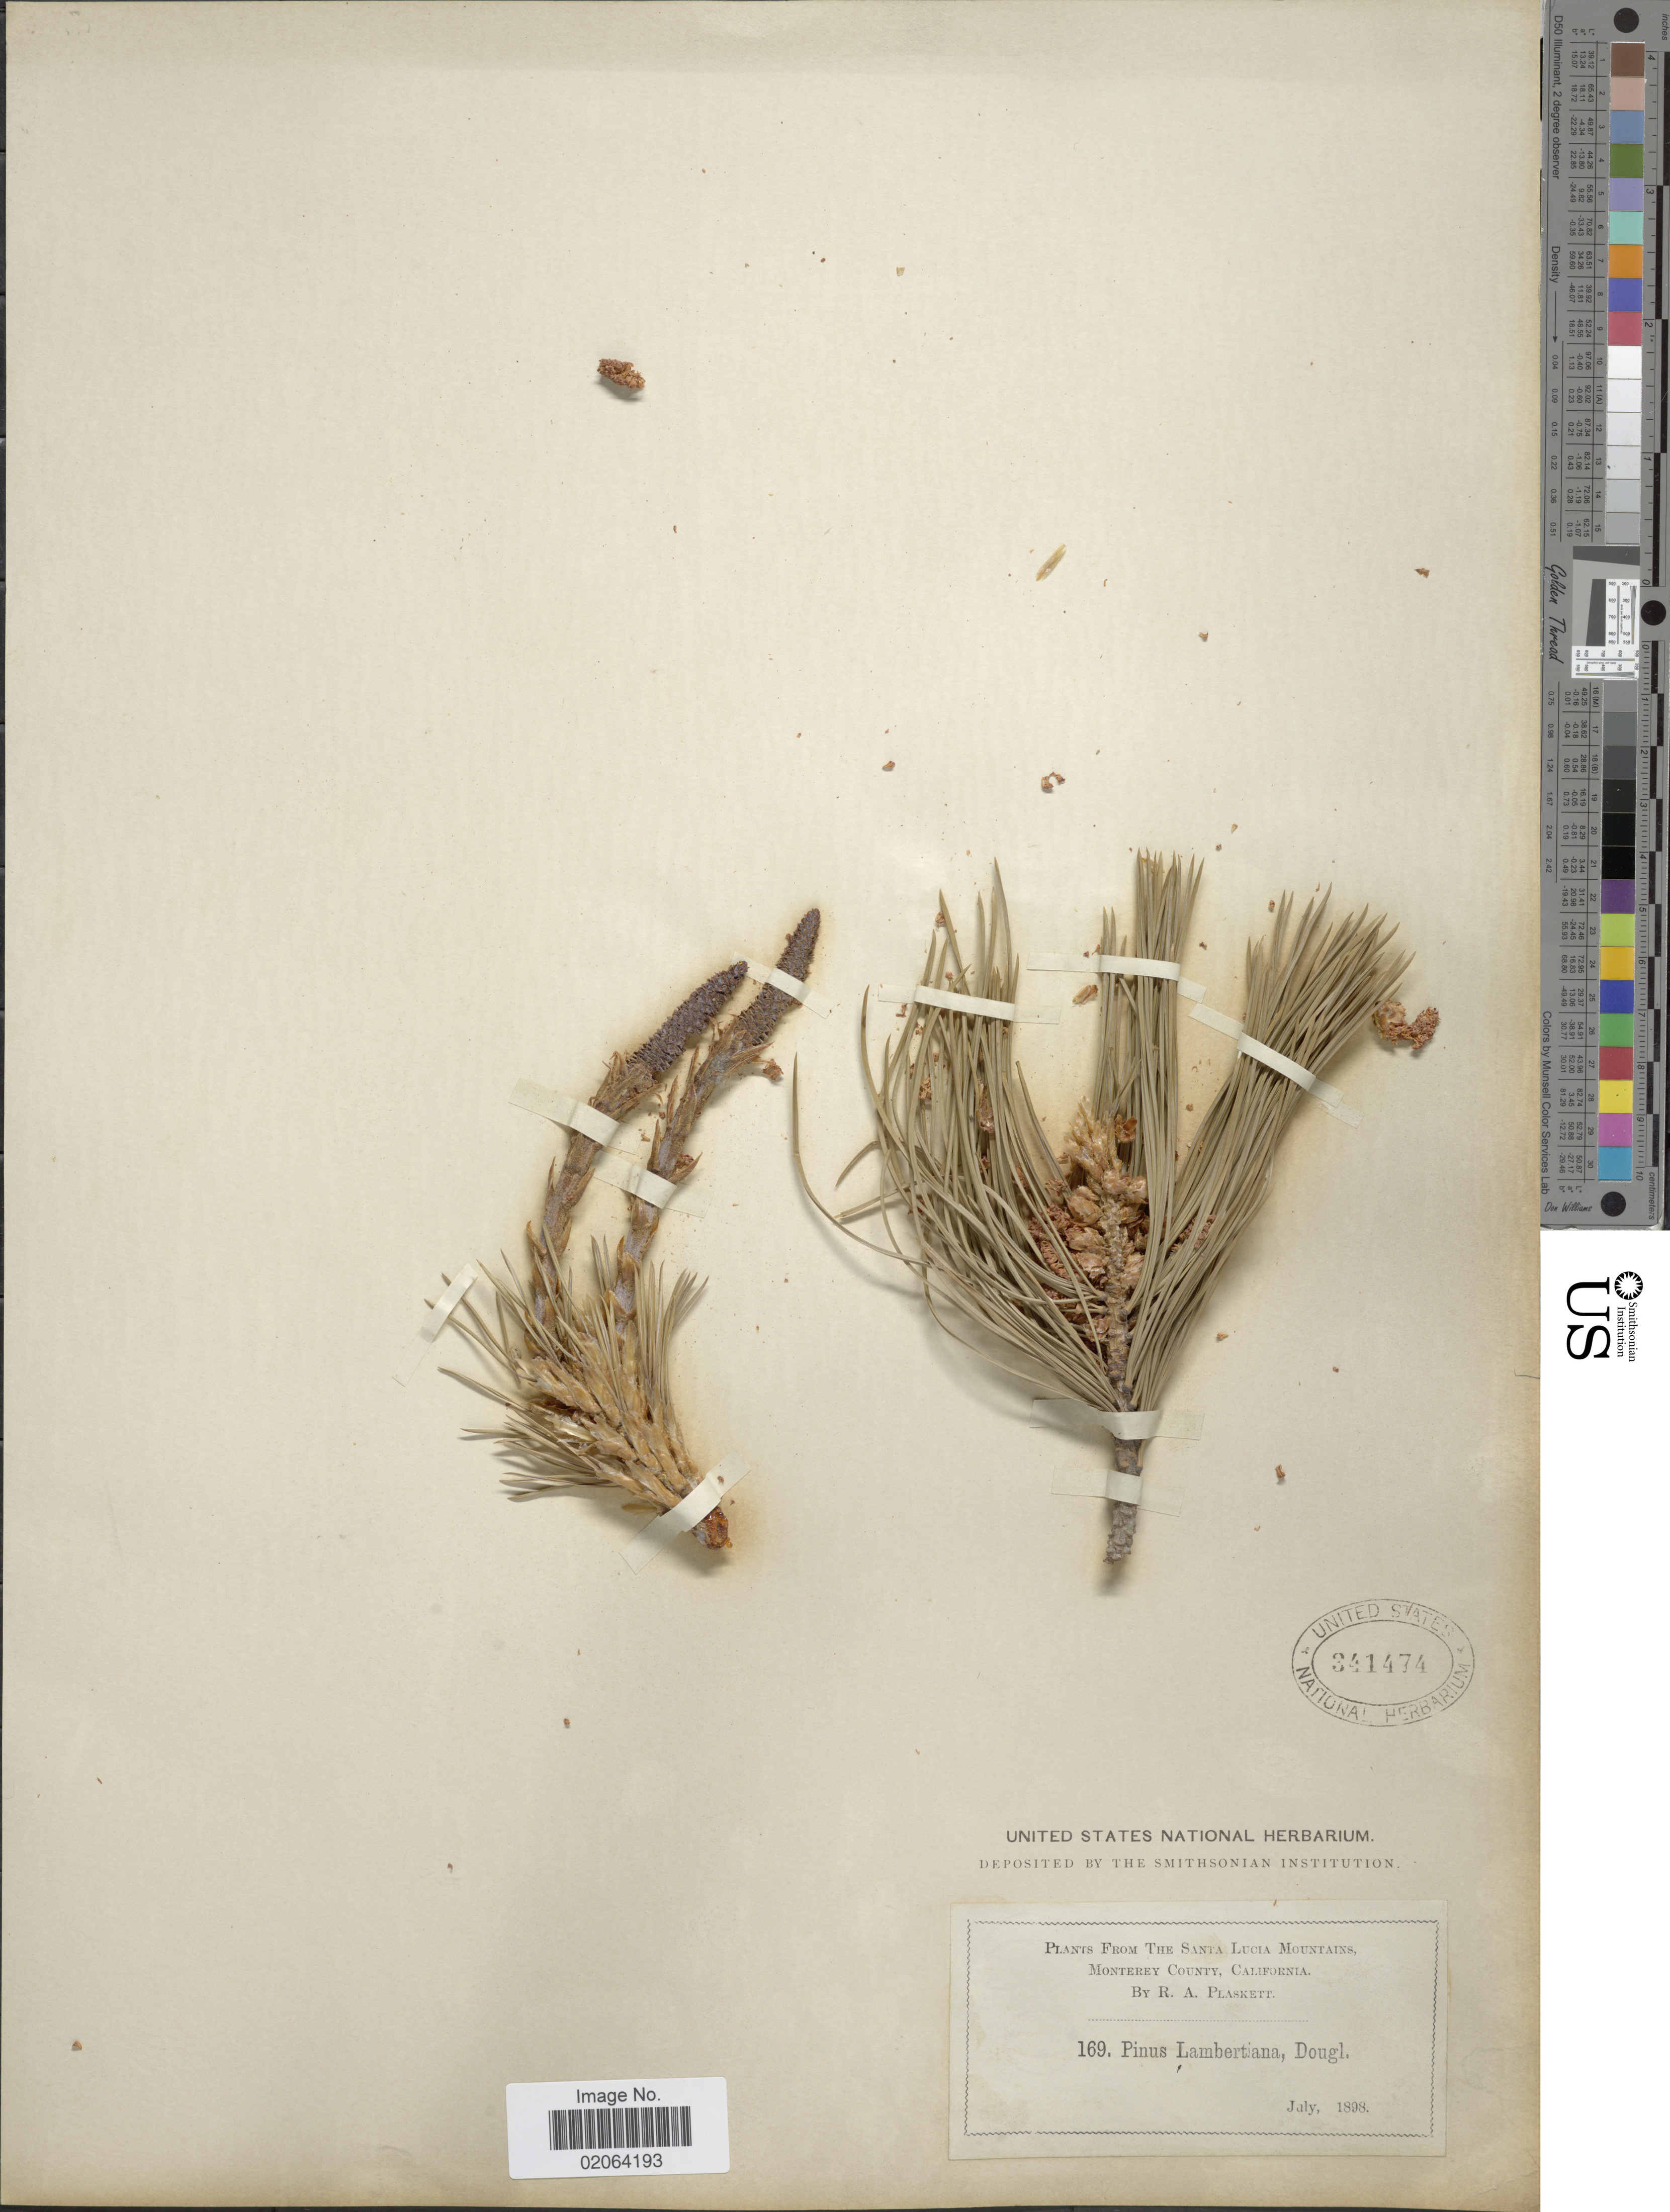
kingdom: Plantae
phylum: Tracheophyta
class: Pinopsida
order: Pinales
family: Pinaceae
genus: Pinus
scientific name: Pinus lambertiana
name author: Douglas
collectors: R. Plaskett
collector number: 169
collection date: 1898-07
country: United States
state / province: California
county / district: Monterey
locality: Santa Lucia Mountains, Monterey County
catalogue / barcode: US 341474